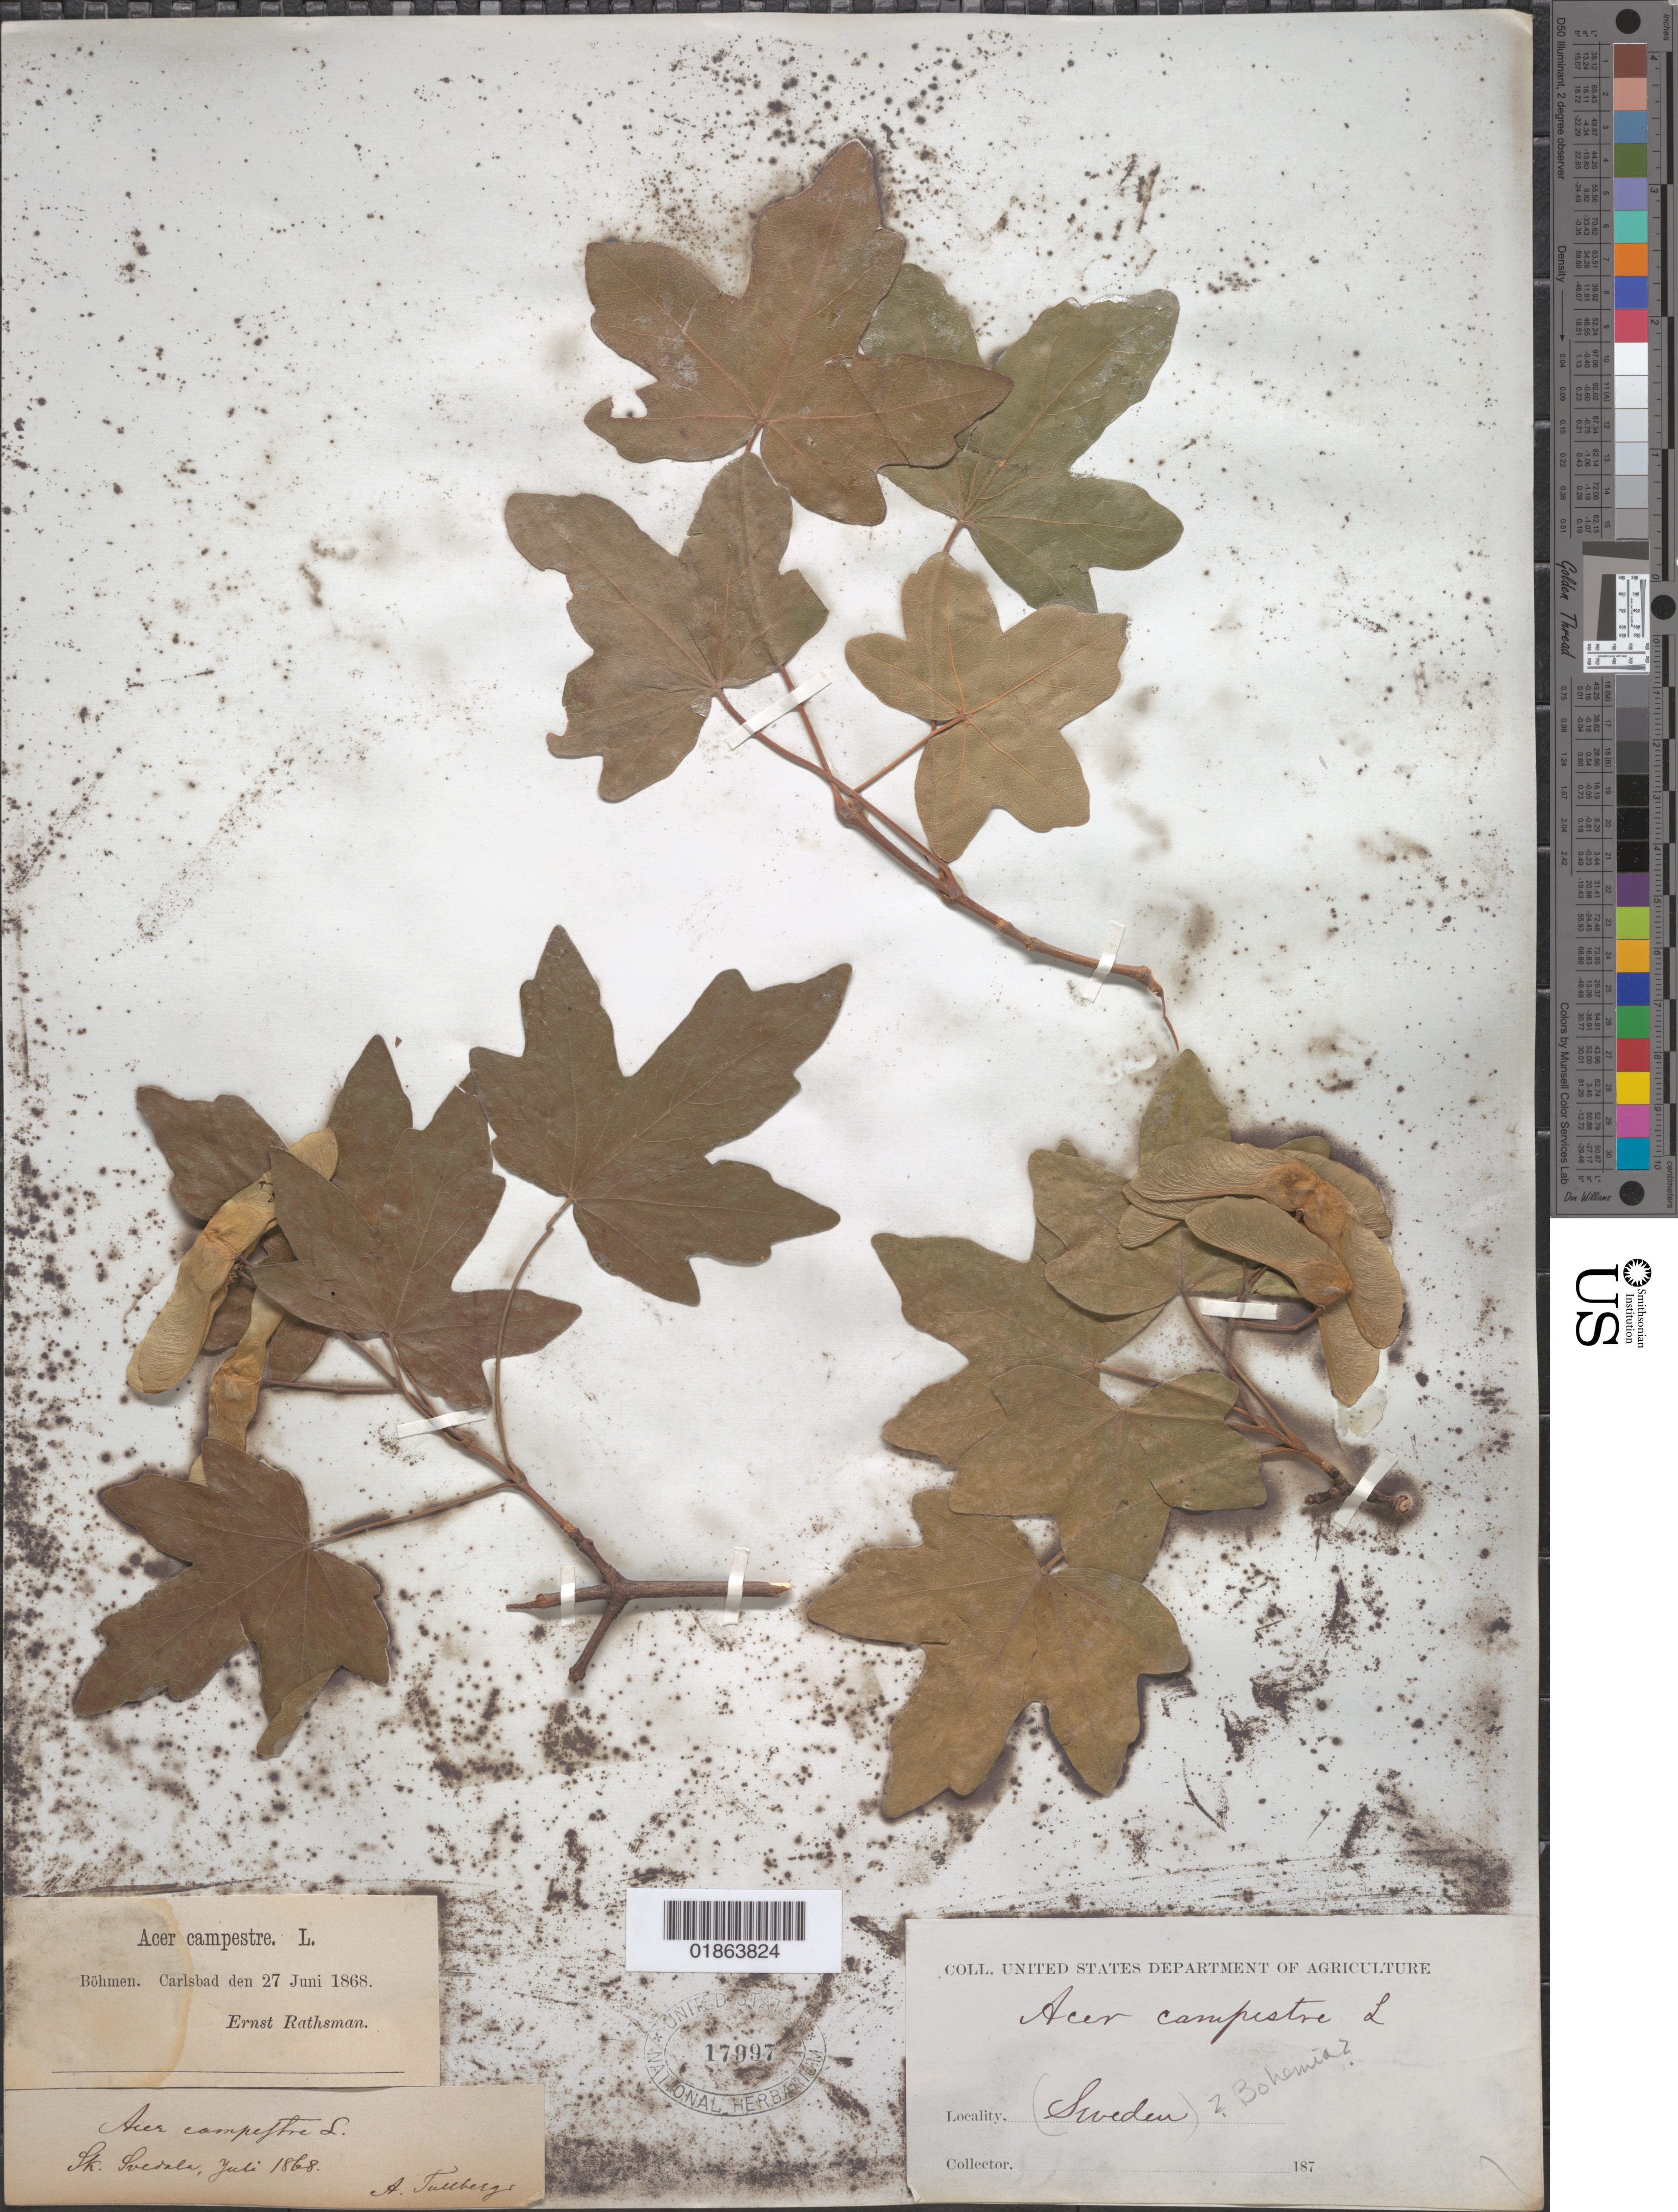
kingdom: Plantae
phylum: Tracheophyta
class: Magnoliopsida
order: Sapindales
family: Sapindaceae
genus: Acer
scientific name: Acer campestre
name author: L.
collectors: E. Rathsman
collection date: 1868-06-27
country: Czechia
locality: Böhmen [Bohemia]. Carlsbad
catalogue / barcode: US 17997